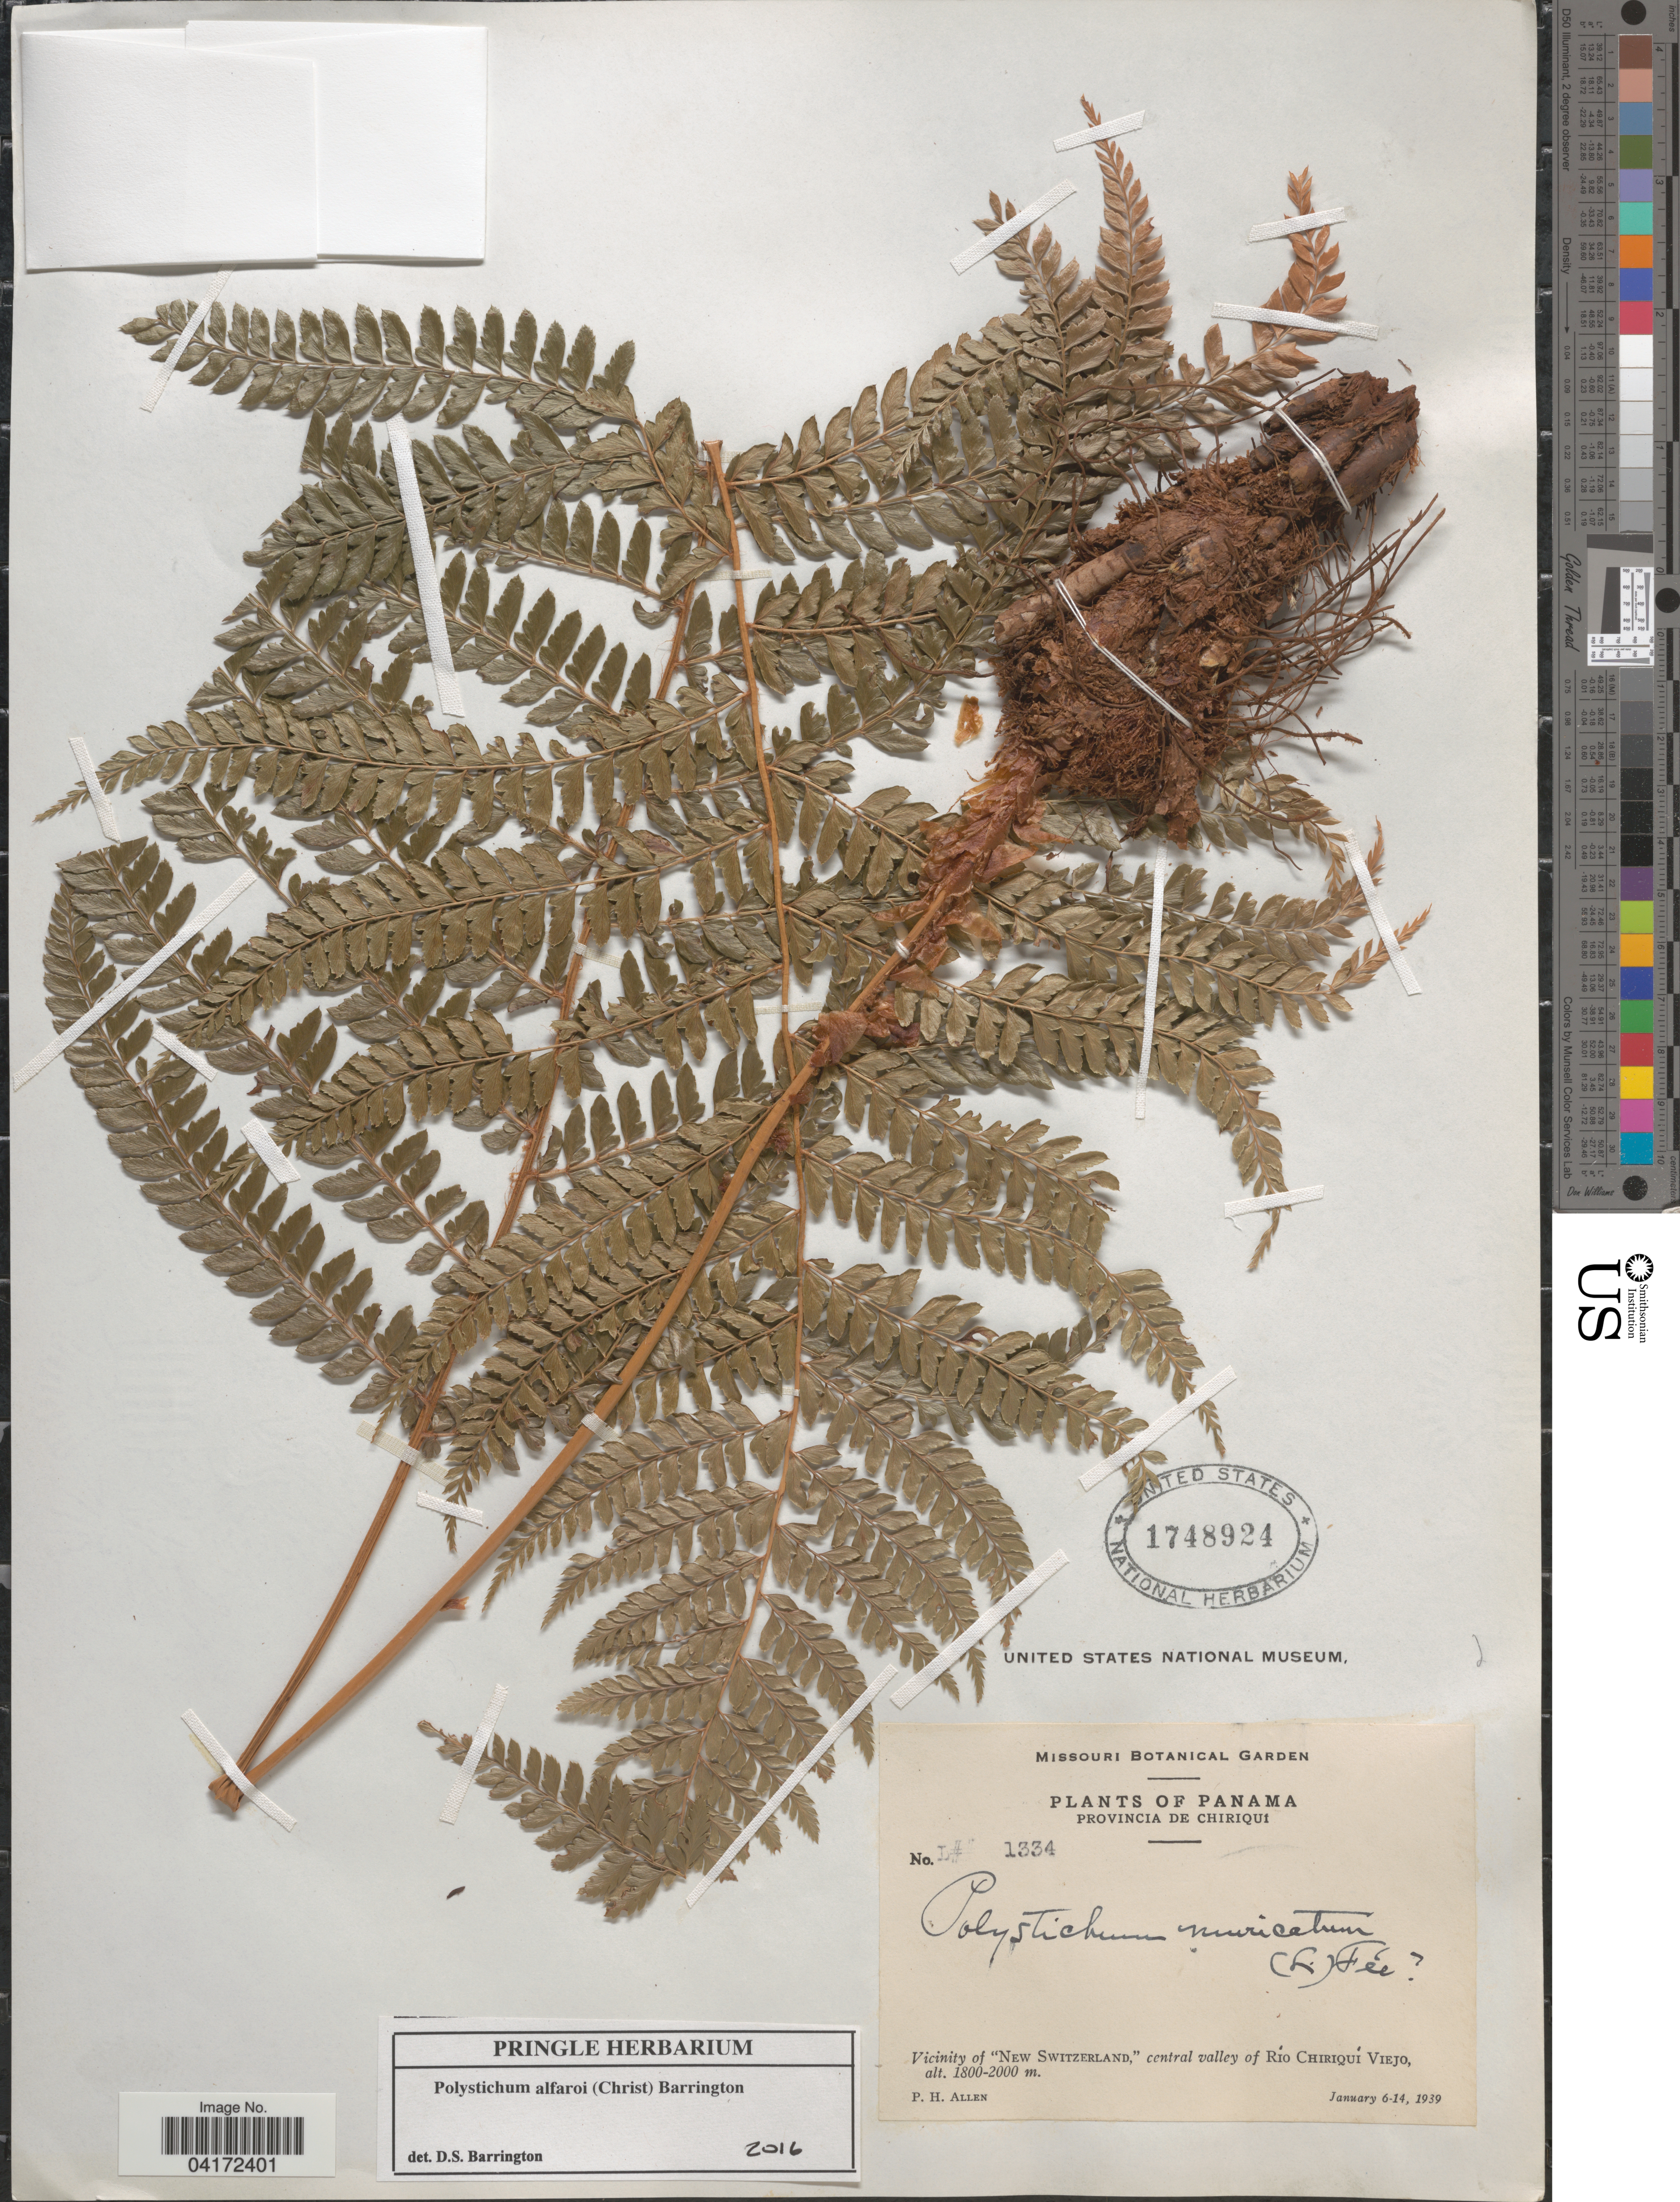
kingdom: Plantae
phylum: Tracheophyta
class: Polypodiopsida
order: Polypodiales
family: Dryopteridaceae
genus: Polystichum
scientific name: Polystichum alfaroi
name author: (Christ) Barrington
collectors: P. H. Allen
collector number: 1334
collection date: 1939-01-06/1939-01-14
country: Panama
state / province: Chiriqui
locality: Vicinity of "New Switzerland," central valley of Río Chiriquí Viejo.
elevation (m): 1800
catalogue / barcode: US 1748924